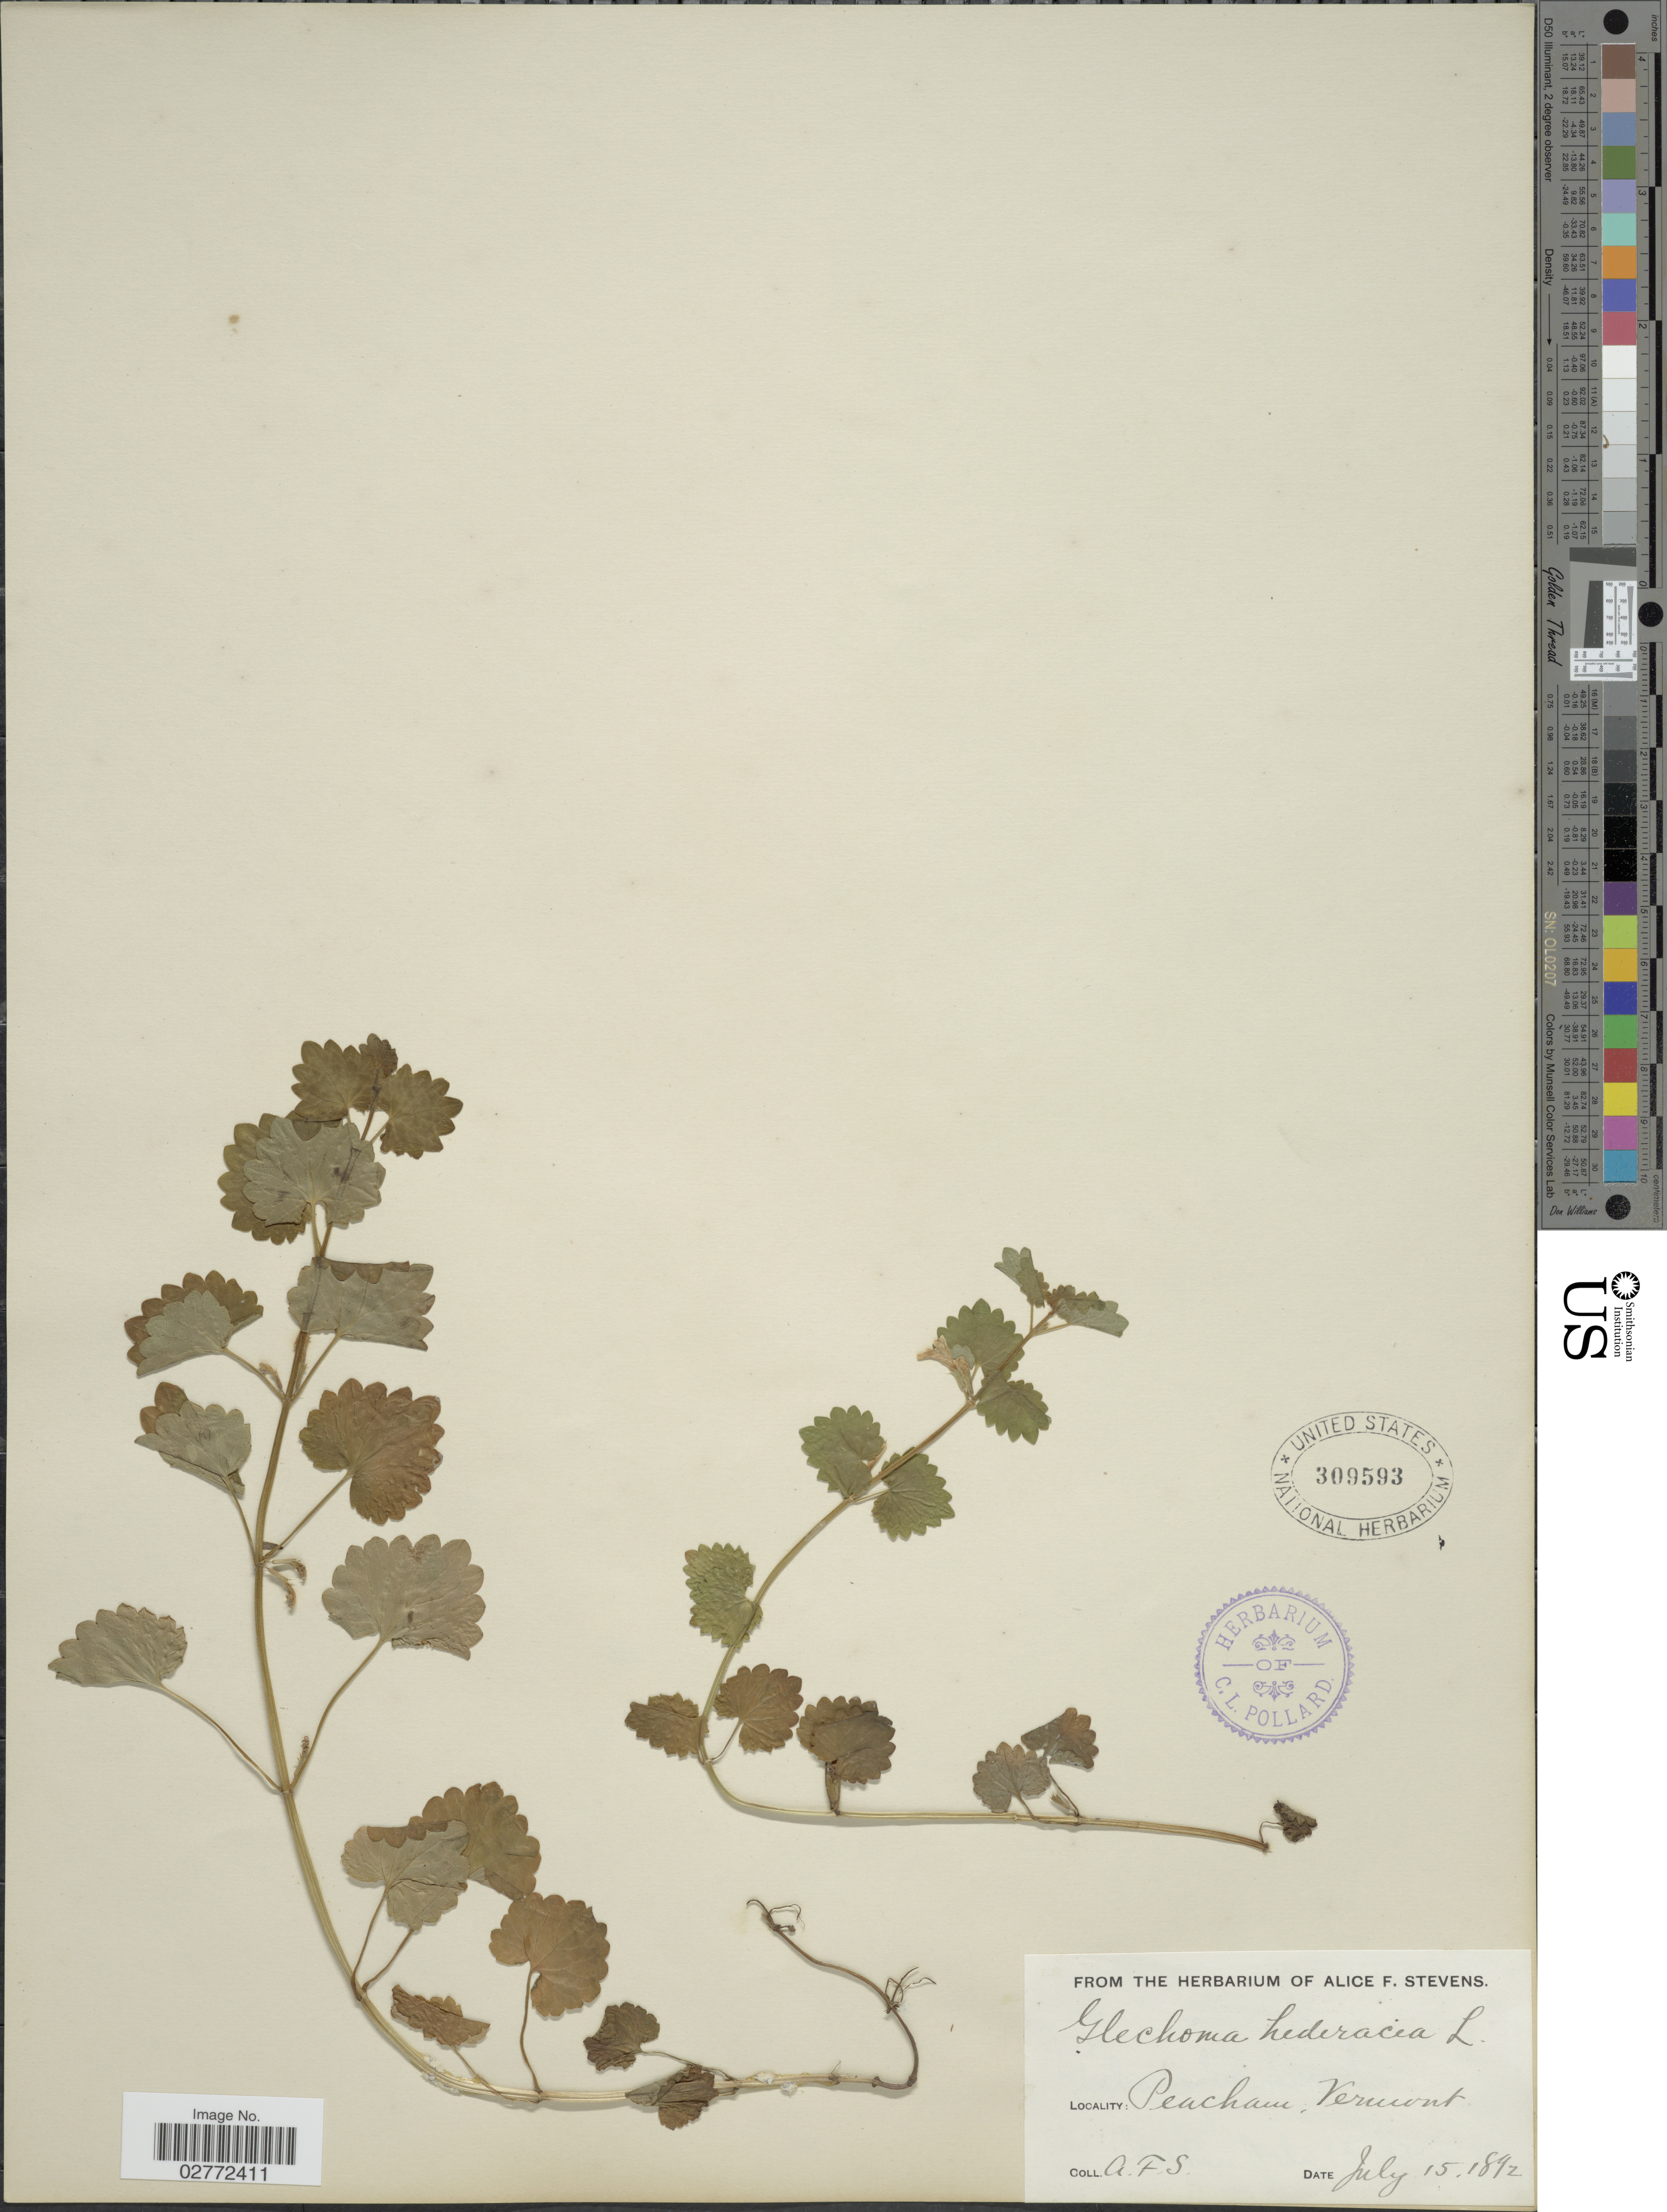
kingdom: Plantae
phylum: Tracheophyta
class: Magnoliopsida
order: Lamiales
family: Lamiaceae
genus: Glechoma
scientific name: Glechoma hederacea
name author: L.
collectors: A. Stevens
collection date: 1892-07-15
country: United States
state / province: Vermont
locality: Peacham.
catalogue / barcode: US 309593